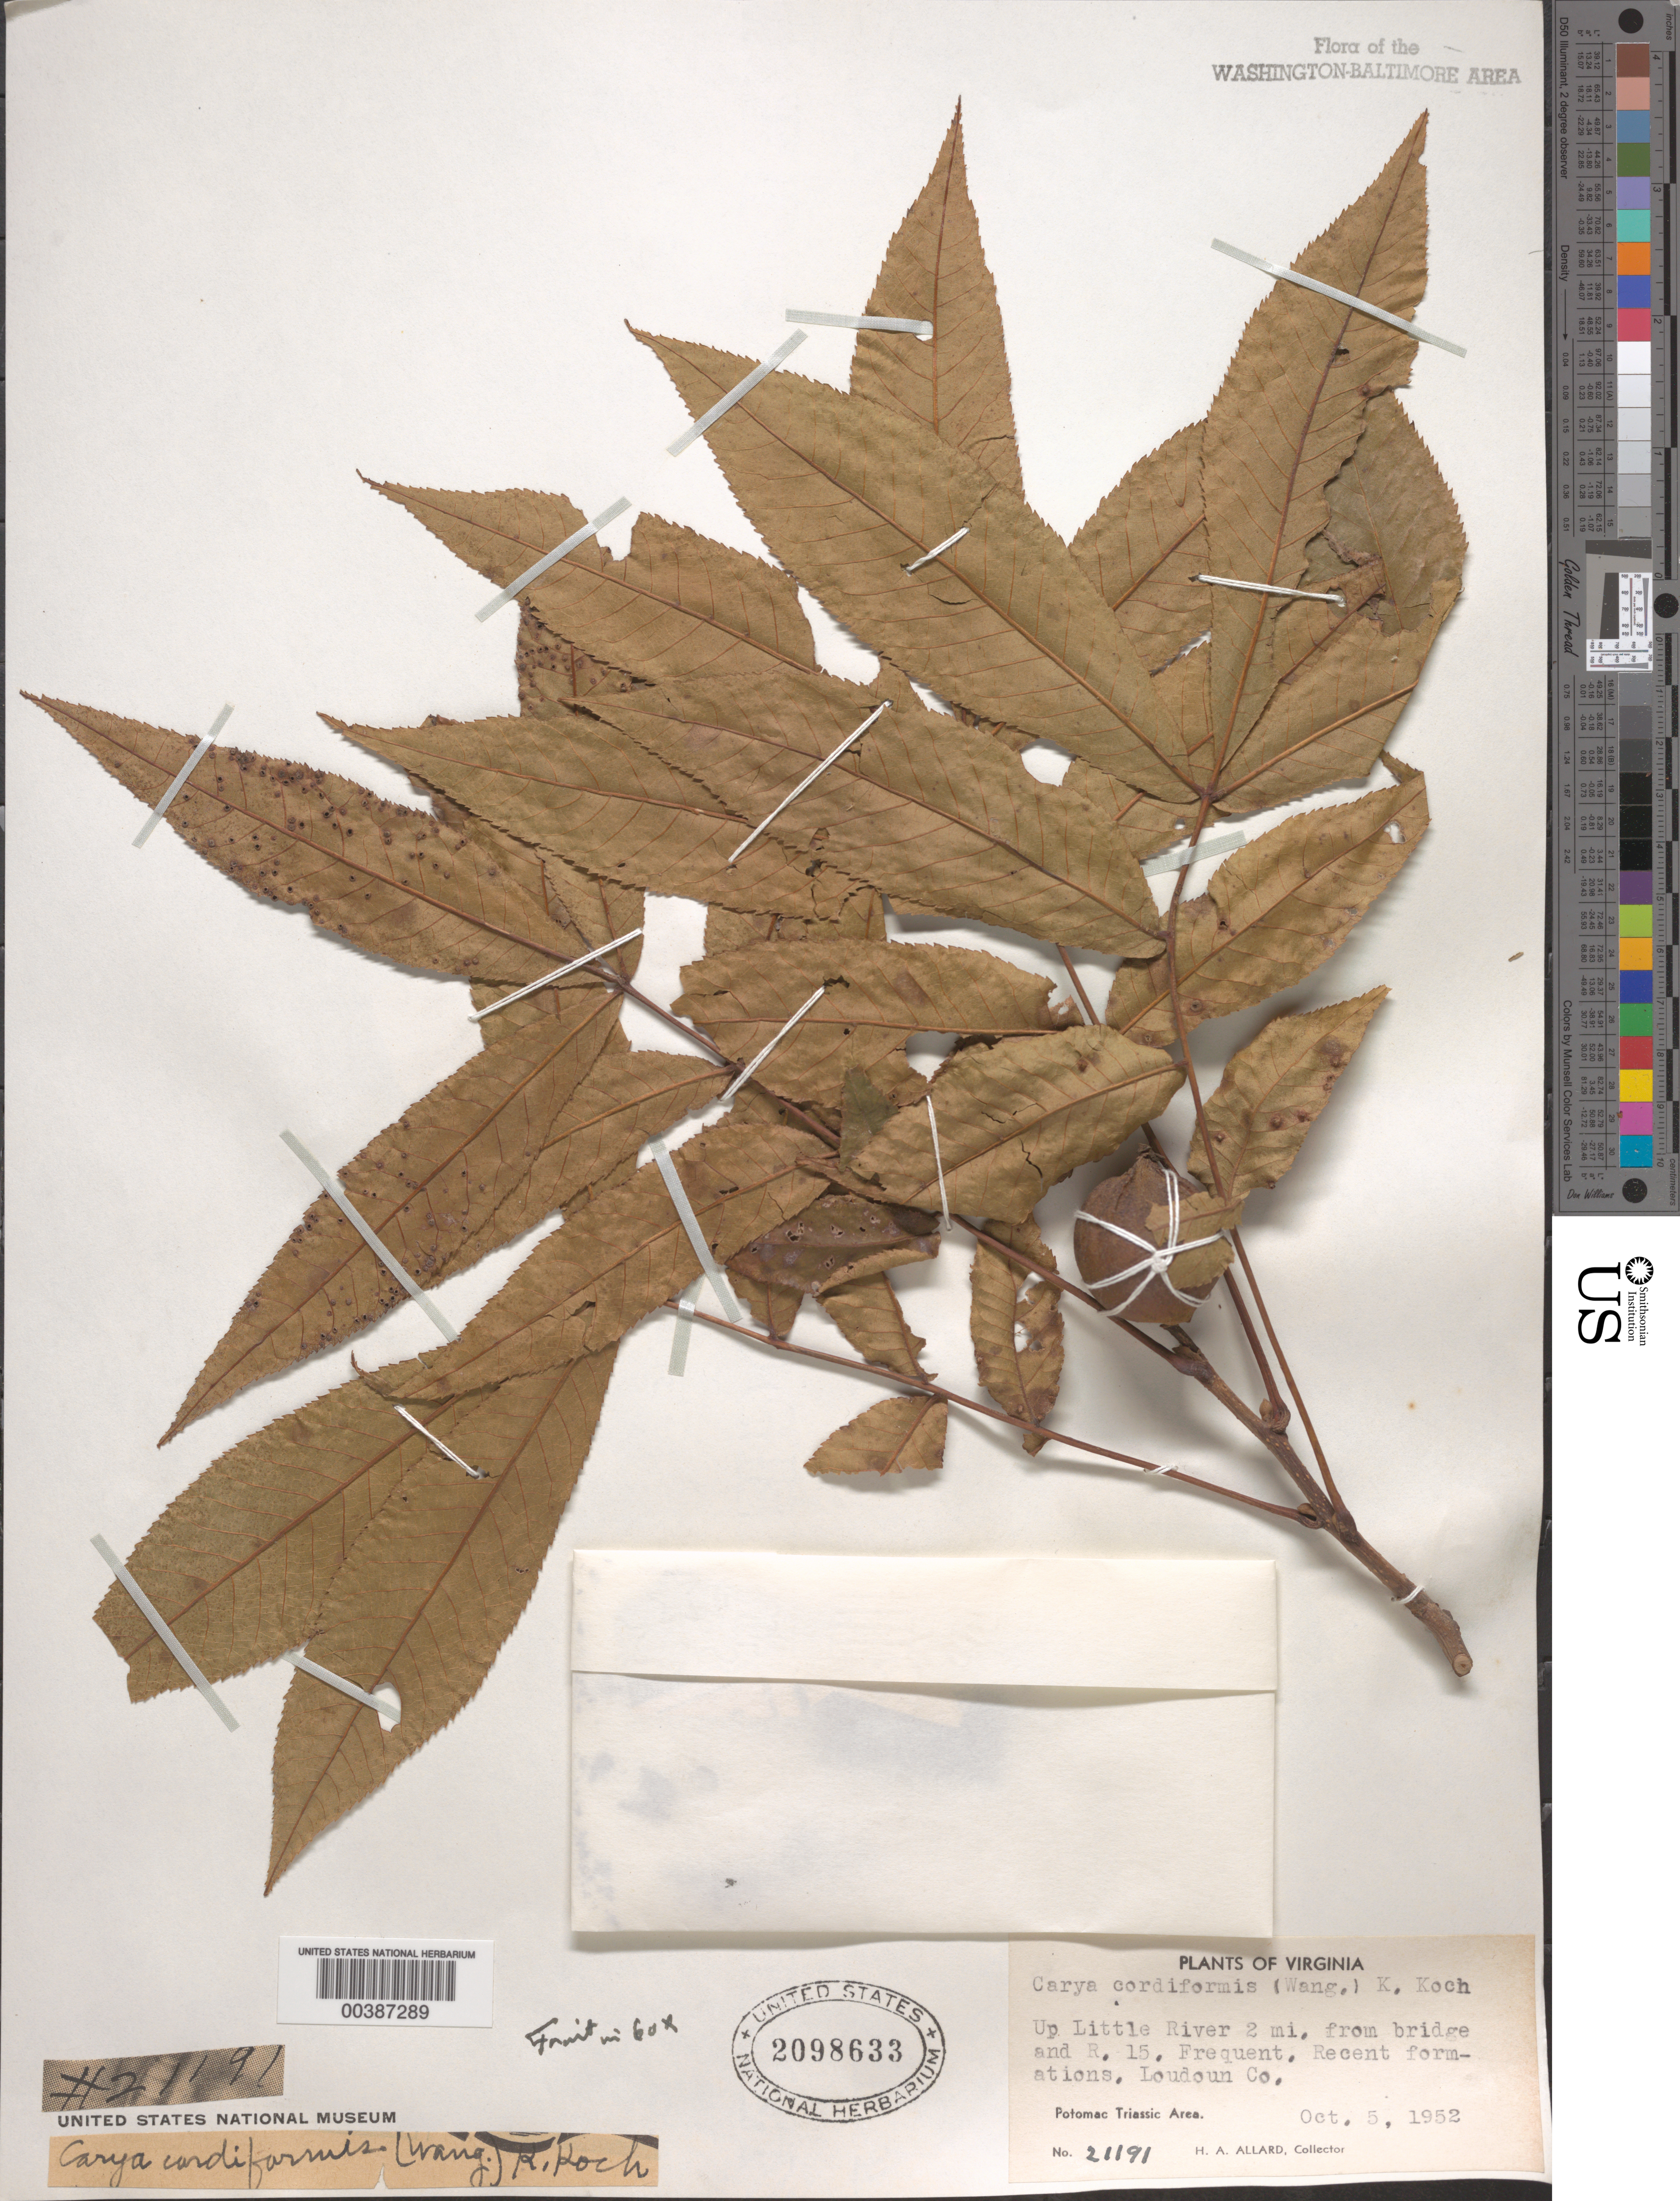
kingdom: Plantae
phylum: Tracheophyta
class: Magnoliopsida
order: Fagales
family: Juglandaceae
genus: Carya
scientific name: Carya cordiformis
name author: (Wangenh.) K. Koch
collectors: H. A. Allard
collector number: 21191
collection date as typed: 05 Oct 1952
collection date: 1952-10-05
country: United States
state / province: Virginia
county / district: Loudoun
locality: Upstream from Route 15 on Little River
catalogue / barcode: US 2098633